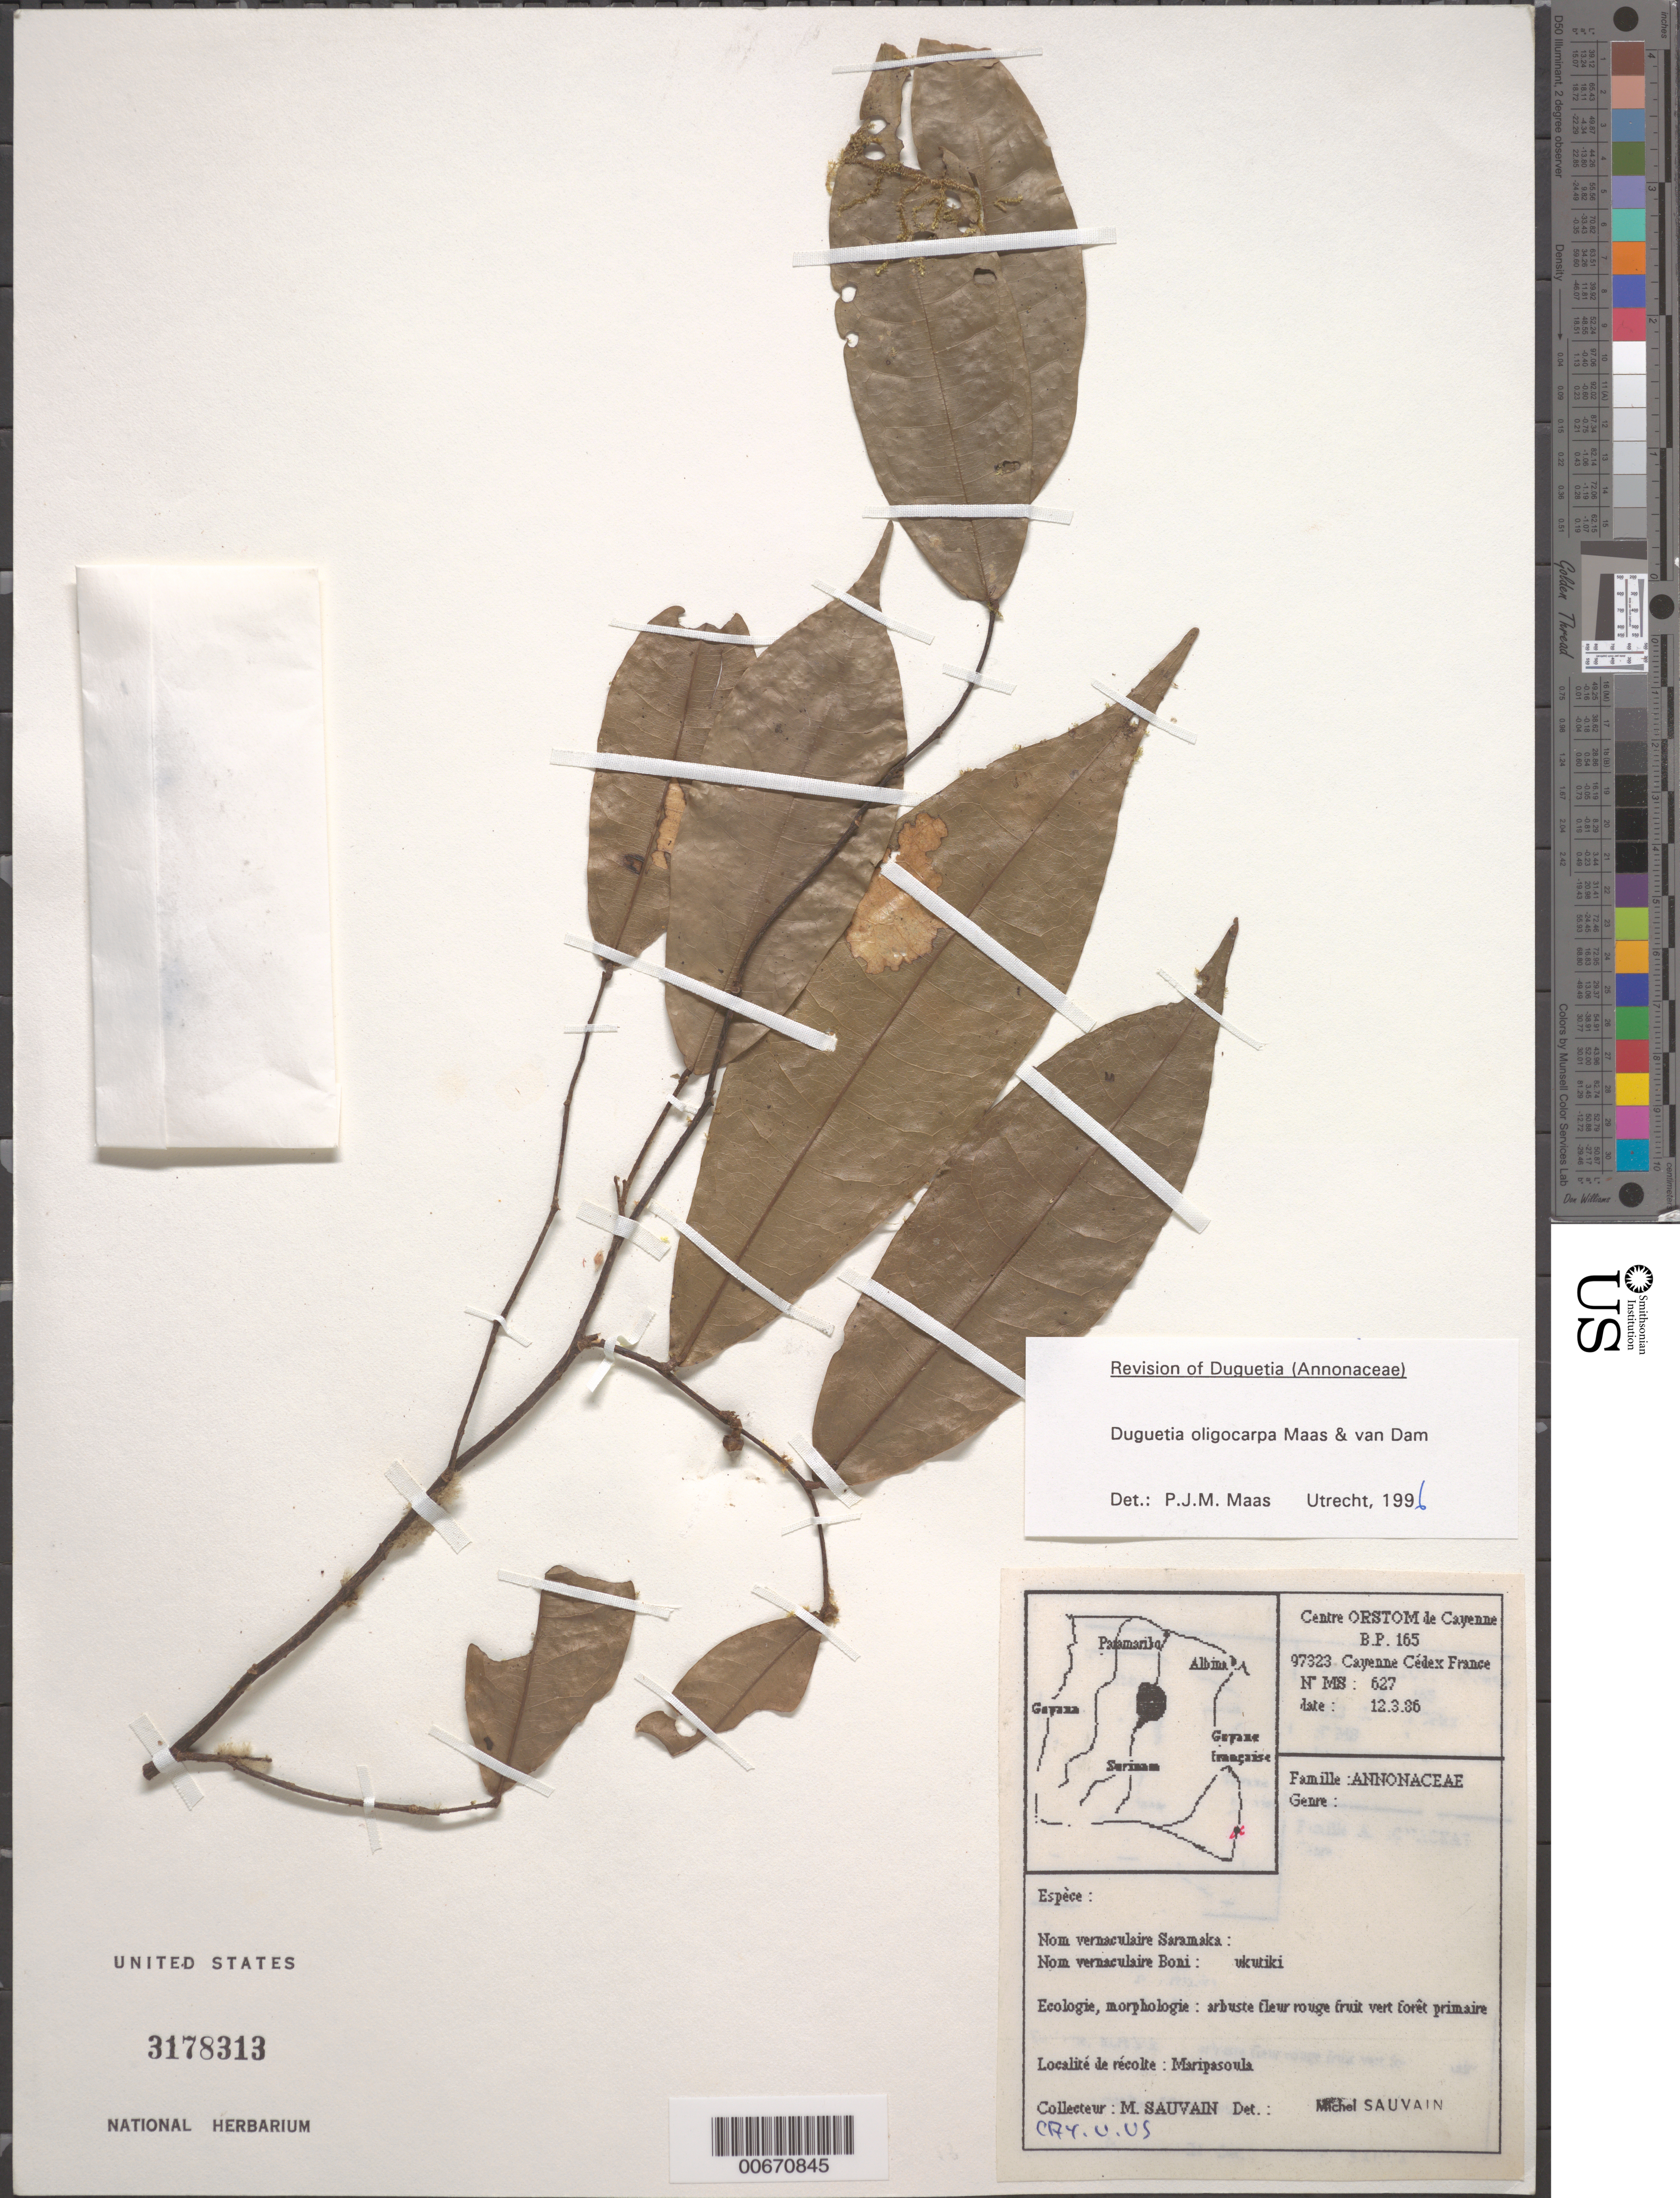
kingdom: Plantae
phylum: Tracheophyta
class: Magnoliopsida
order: Magnoliales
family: Annonaceae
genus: Duguetia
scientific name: Duguetia oligocarpa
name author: Maas & van Dam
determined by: Sauvain, M.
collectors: M. Sauvain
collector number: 627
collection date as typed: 12-Mar-86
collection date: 1986-03-12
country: Suriname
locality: Maripa Soula, Bas-Oyapock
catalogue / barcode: US 3178313